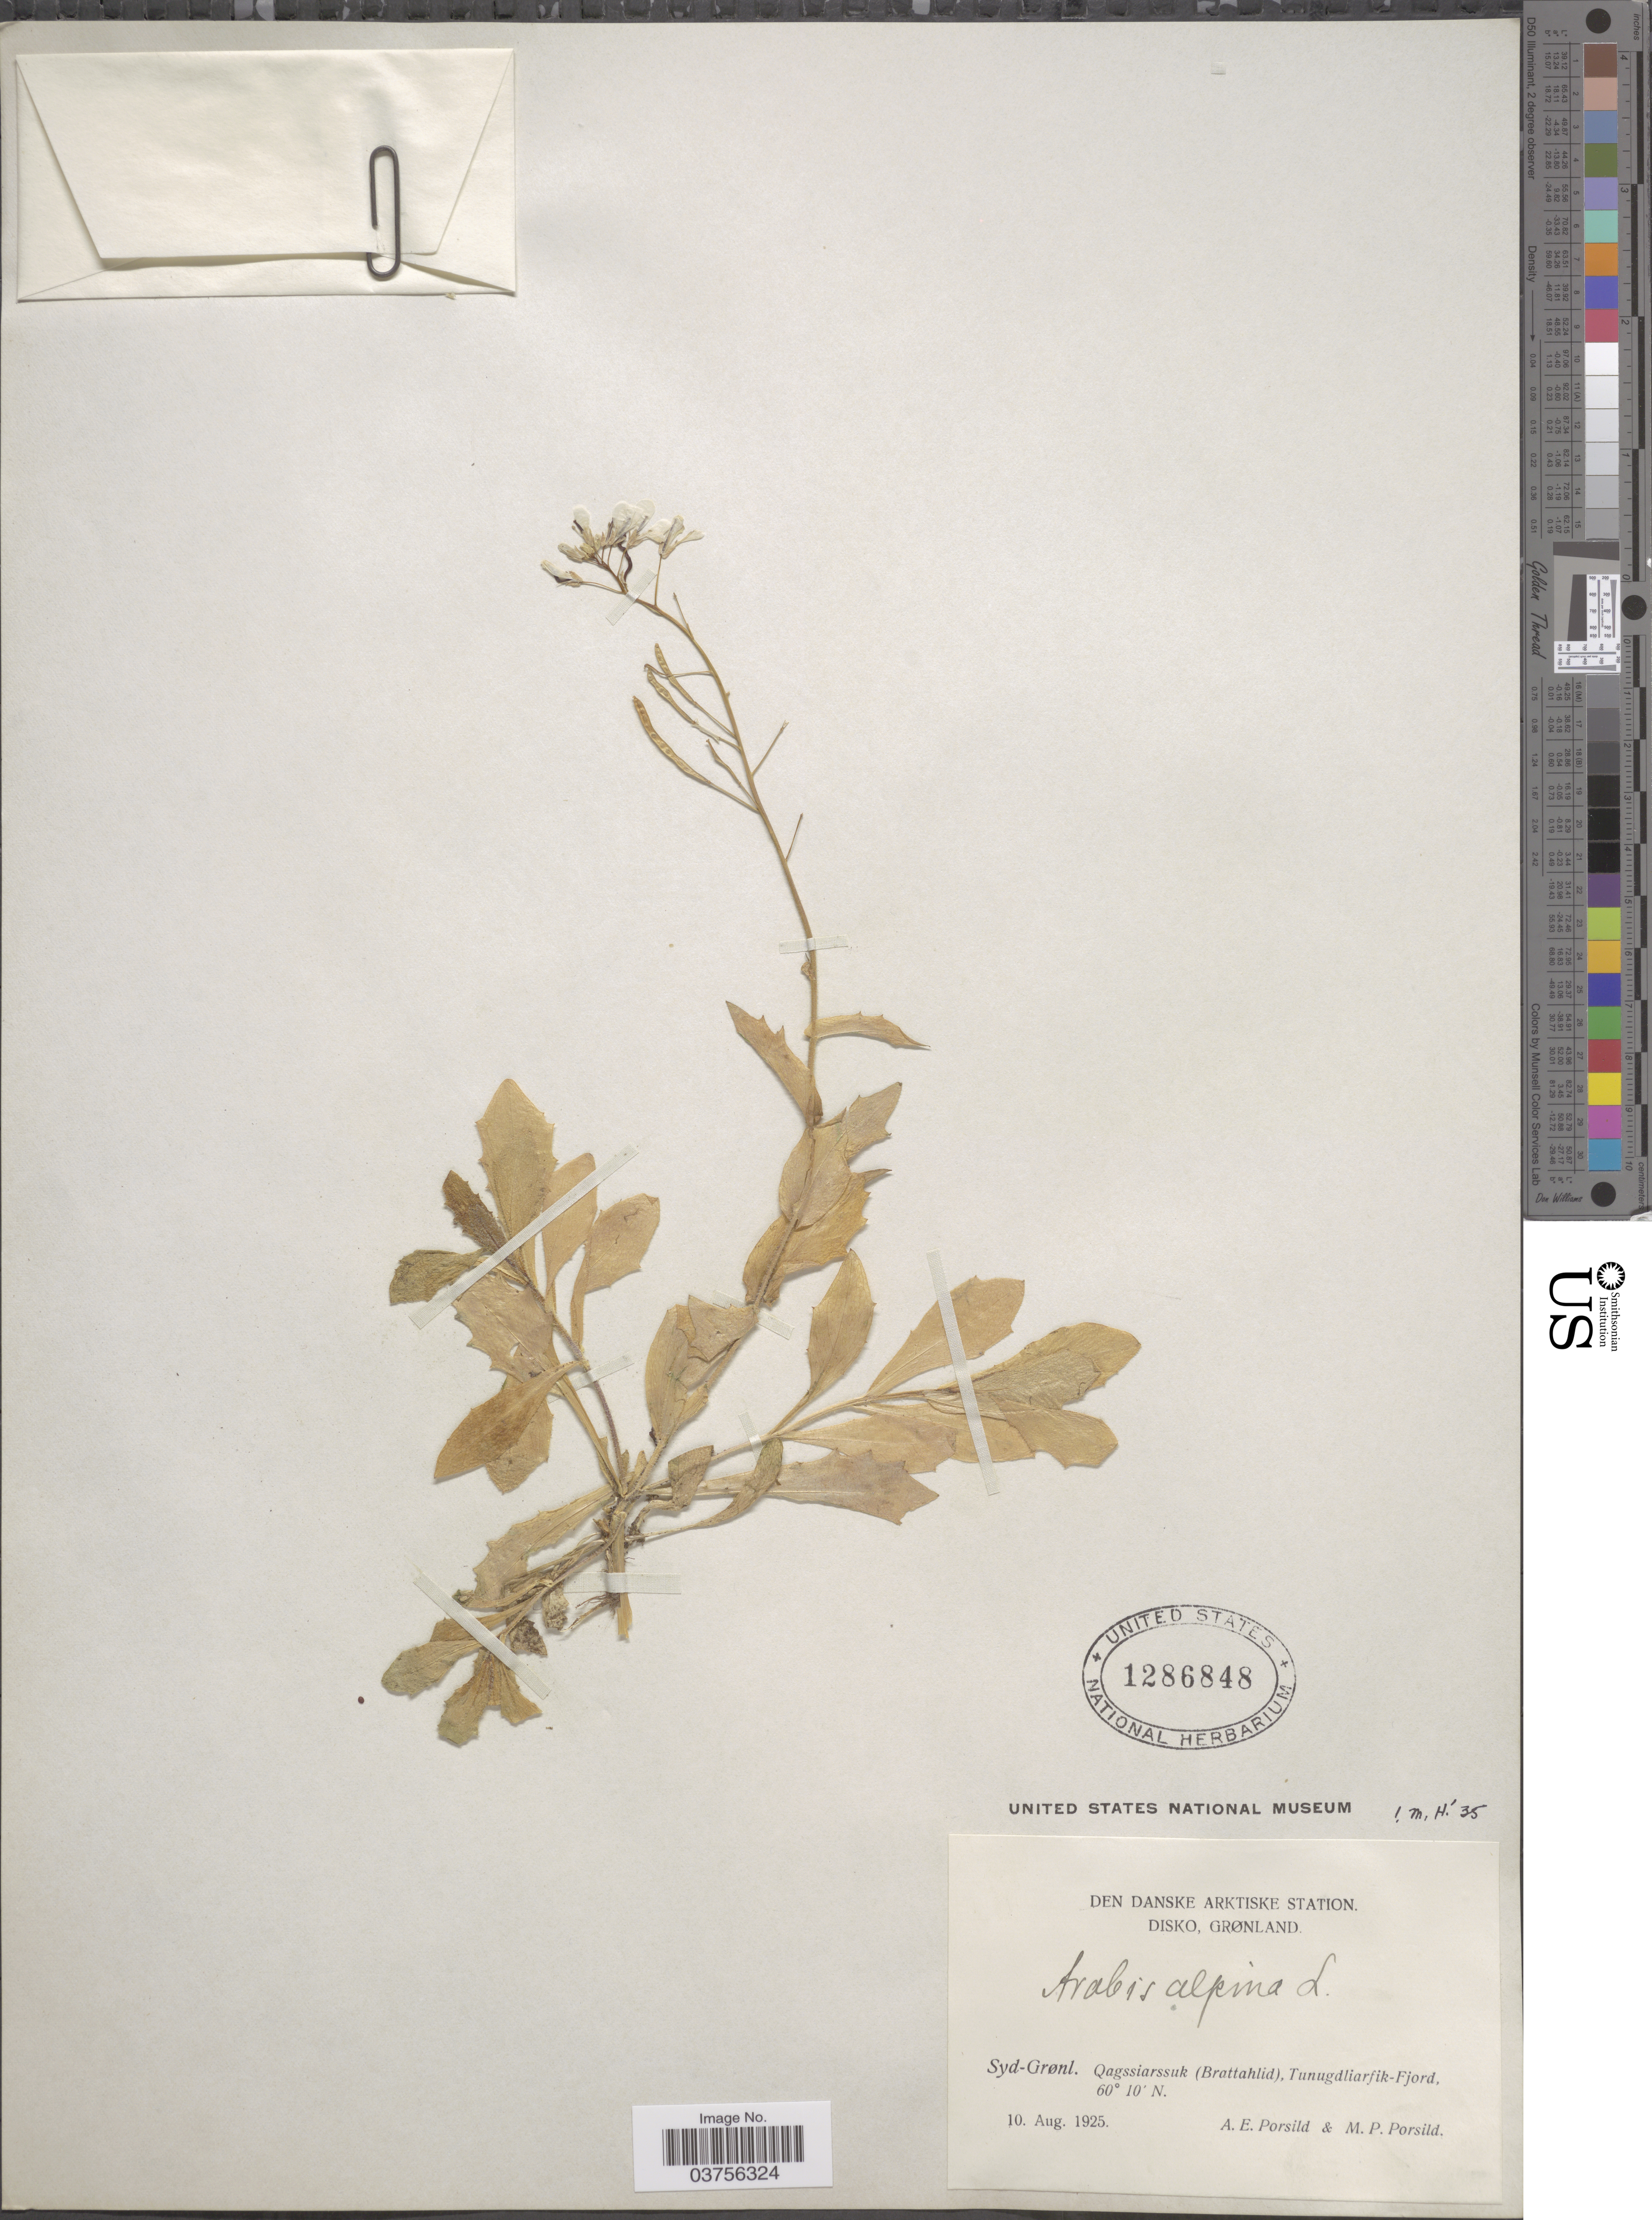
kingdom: Plantae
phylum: Tracheophyta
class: Magnoliopsida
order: Brassicales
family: Brassicaceae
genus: Arabis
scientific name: Arabis alpina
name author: L.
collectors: A. E. Porsild & M. P. Porsild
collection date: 1925-08-10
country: Greenland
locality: Den Danske Arktiske Station. Disko. Syd-Grønl. Qagssiarssuk (Brattahlid), Tunugdliarfik-Fjord.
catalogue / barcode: US 1286848